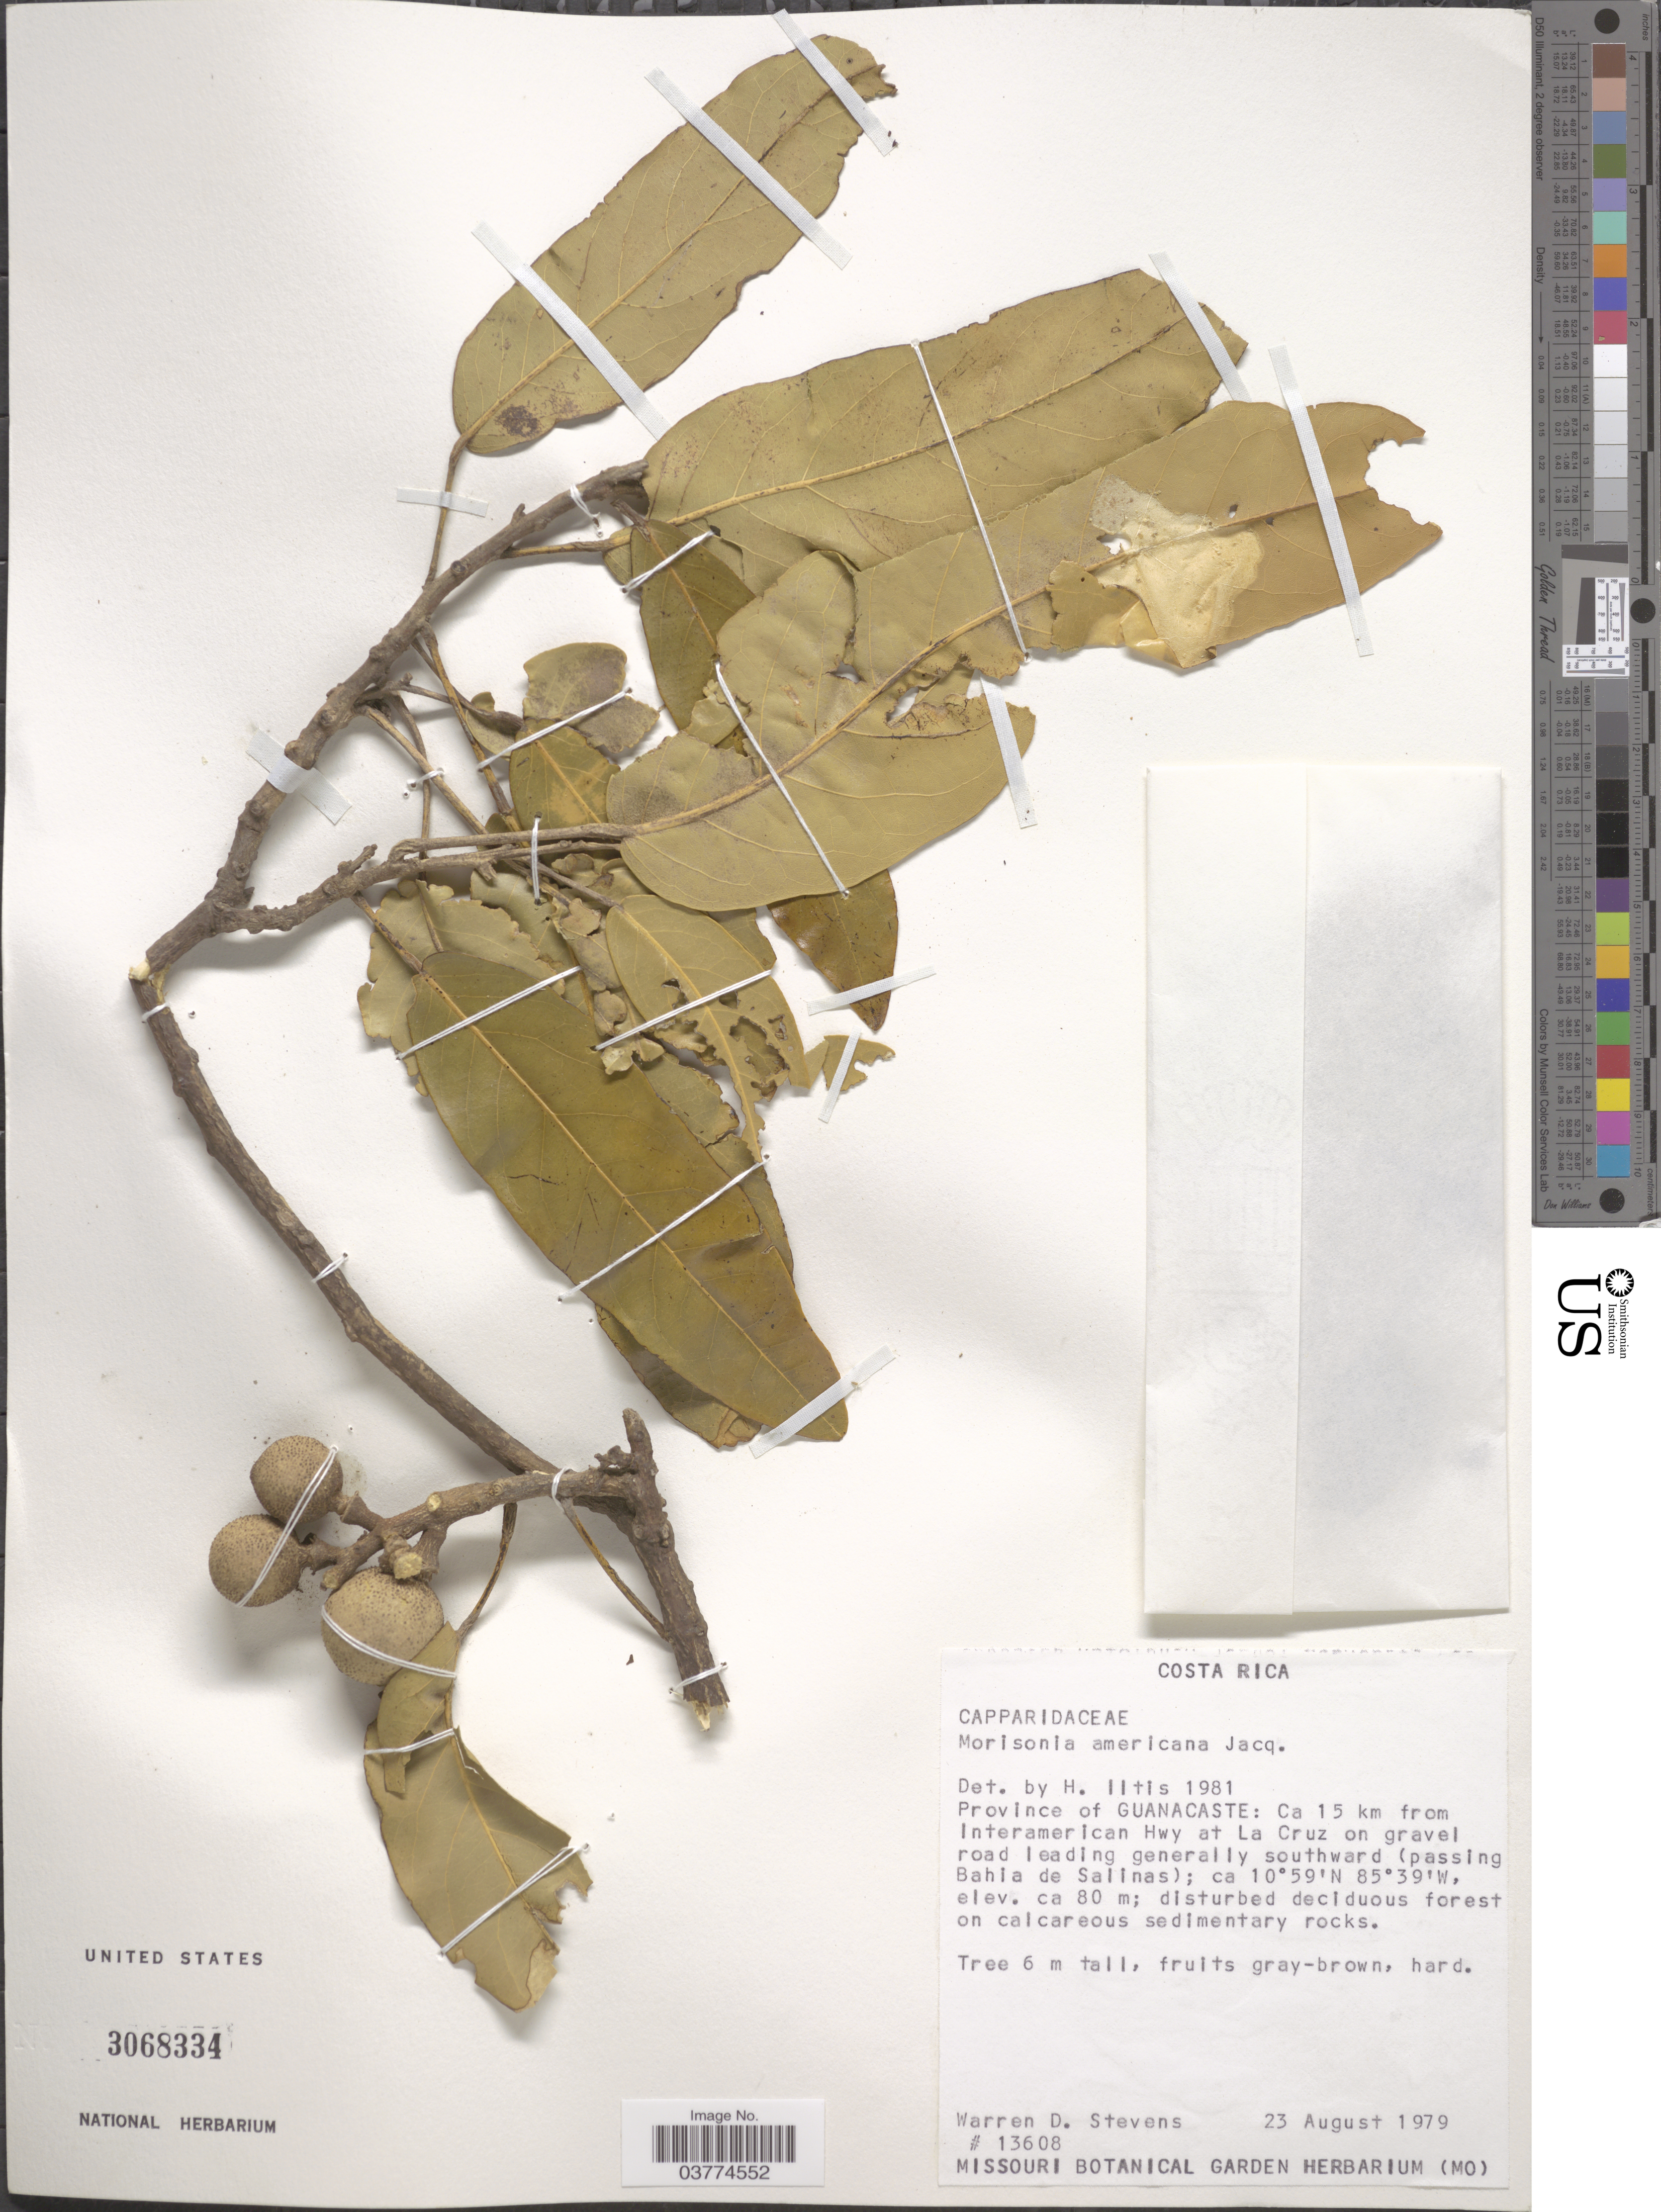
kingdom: Plantae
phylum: Tracheophyta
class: Magnoliopsida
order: Brassicales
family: Capparaceae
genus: Morisonia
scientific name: Morisonia americana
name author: L.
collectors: W. D. Stevens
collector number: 13608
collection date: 1979-08-23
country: Costa Rica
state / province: Guanacaste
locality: Ca 15 km from Interamerican Hwy at La Cruz on gravel road leading generally southward (passing Bahia de Salinas).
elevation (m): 80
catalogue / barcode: US 3068334